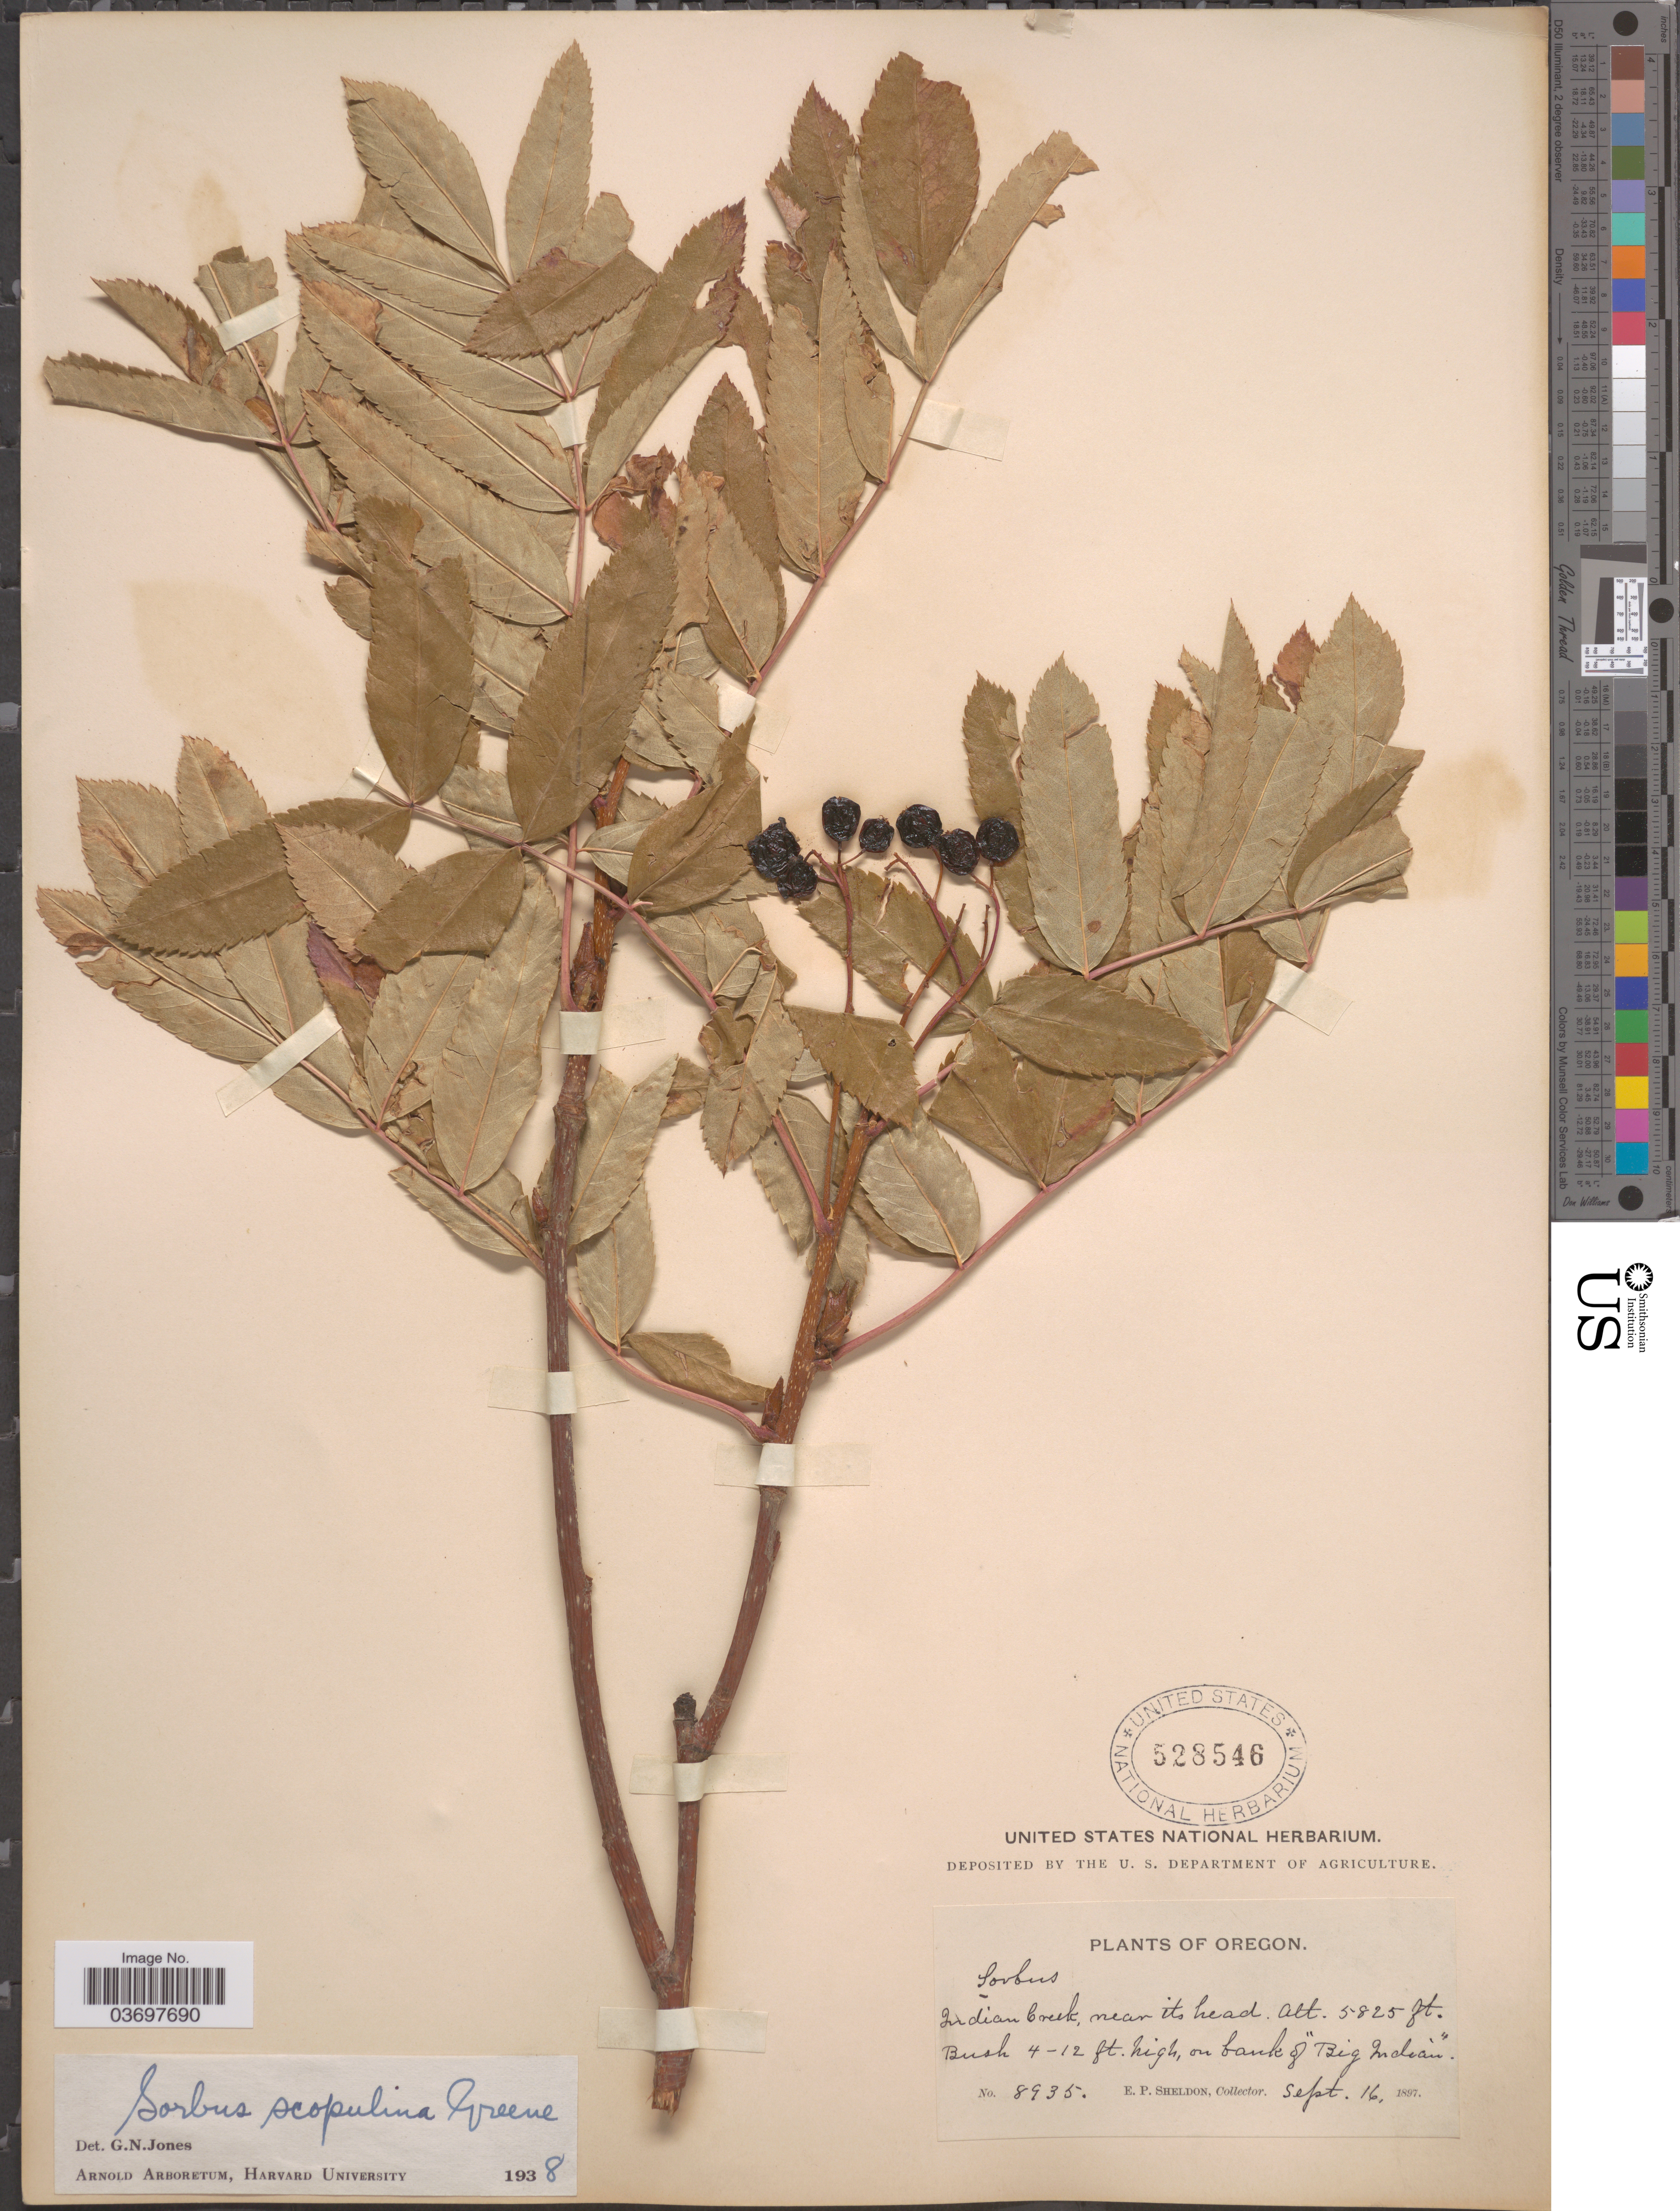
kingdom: Plantae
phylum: Tracheophyta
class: Magnoliopsida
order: Rosales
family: Rosaceae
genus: Sorbus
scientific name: Sorbus scopulina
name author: Greene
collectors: E. P. Sheldon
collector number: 8935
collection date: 1897-09-16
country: United States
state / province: Oregon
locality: Indian Creek, near its head. On bank of 'Big Indian'.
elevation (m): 1775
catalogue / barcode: US 528546